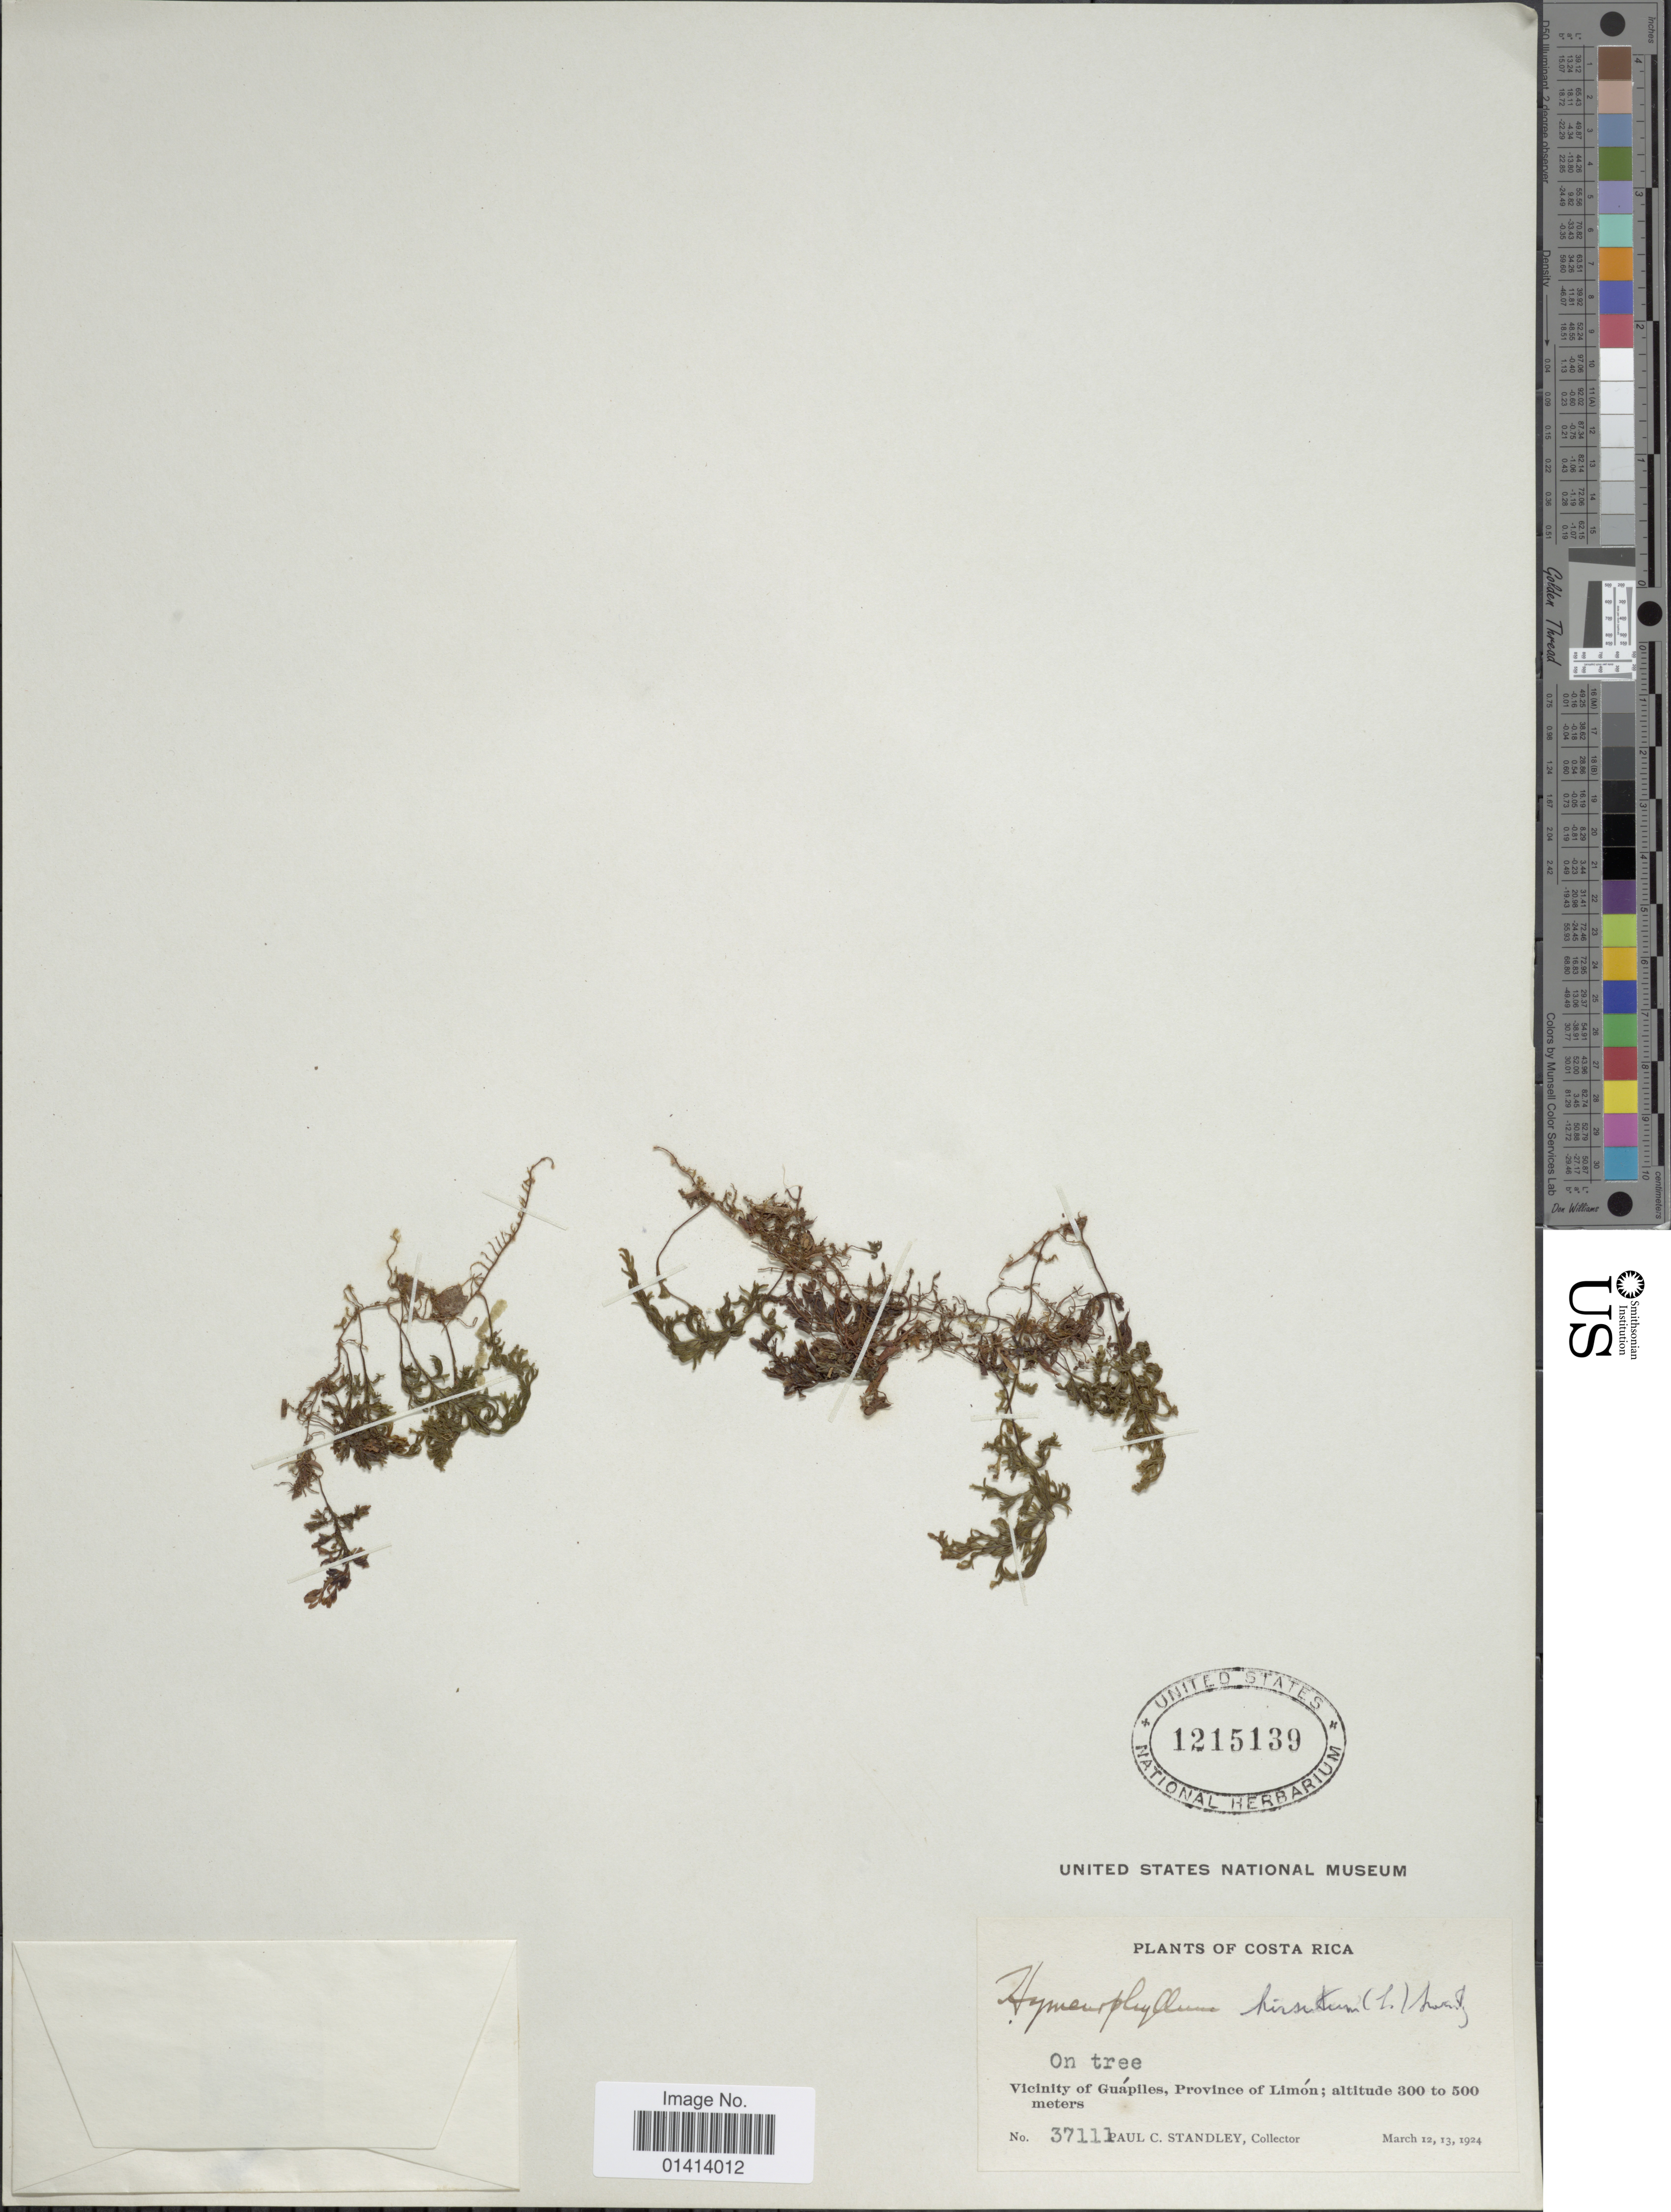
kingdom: Plantae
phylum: Tracheophyta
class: Polypodiopsida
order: Hymenophyllales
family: Hymenophyllaceae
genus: Hymenophyllum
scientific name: Hymenophyllum hirsutum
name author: (L.) Sw.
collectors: P. C. Standley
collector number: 37111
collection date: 1924-03-12/1924-03-13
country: Costa Rica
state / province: Limón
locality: Vicinity of Guápiles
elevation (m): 300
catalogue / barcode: US 1215139